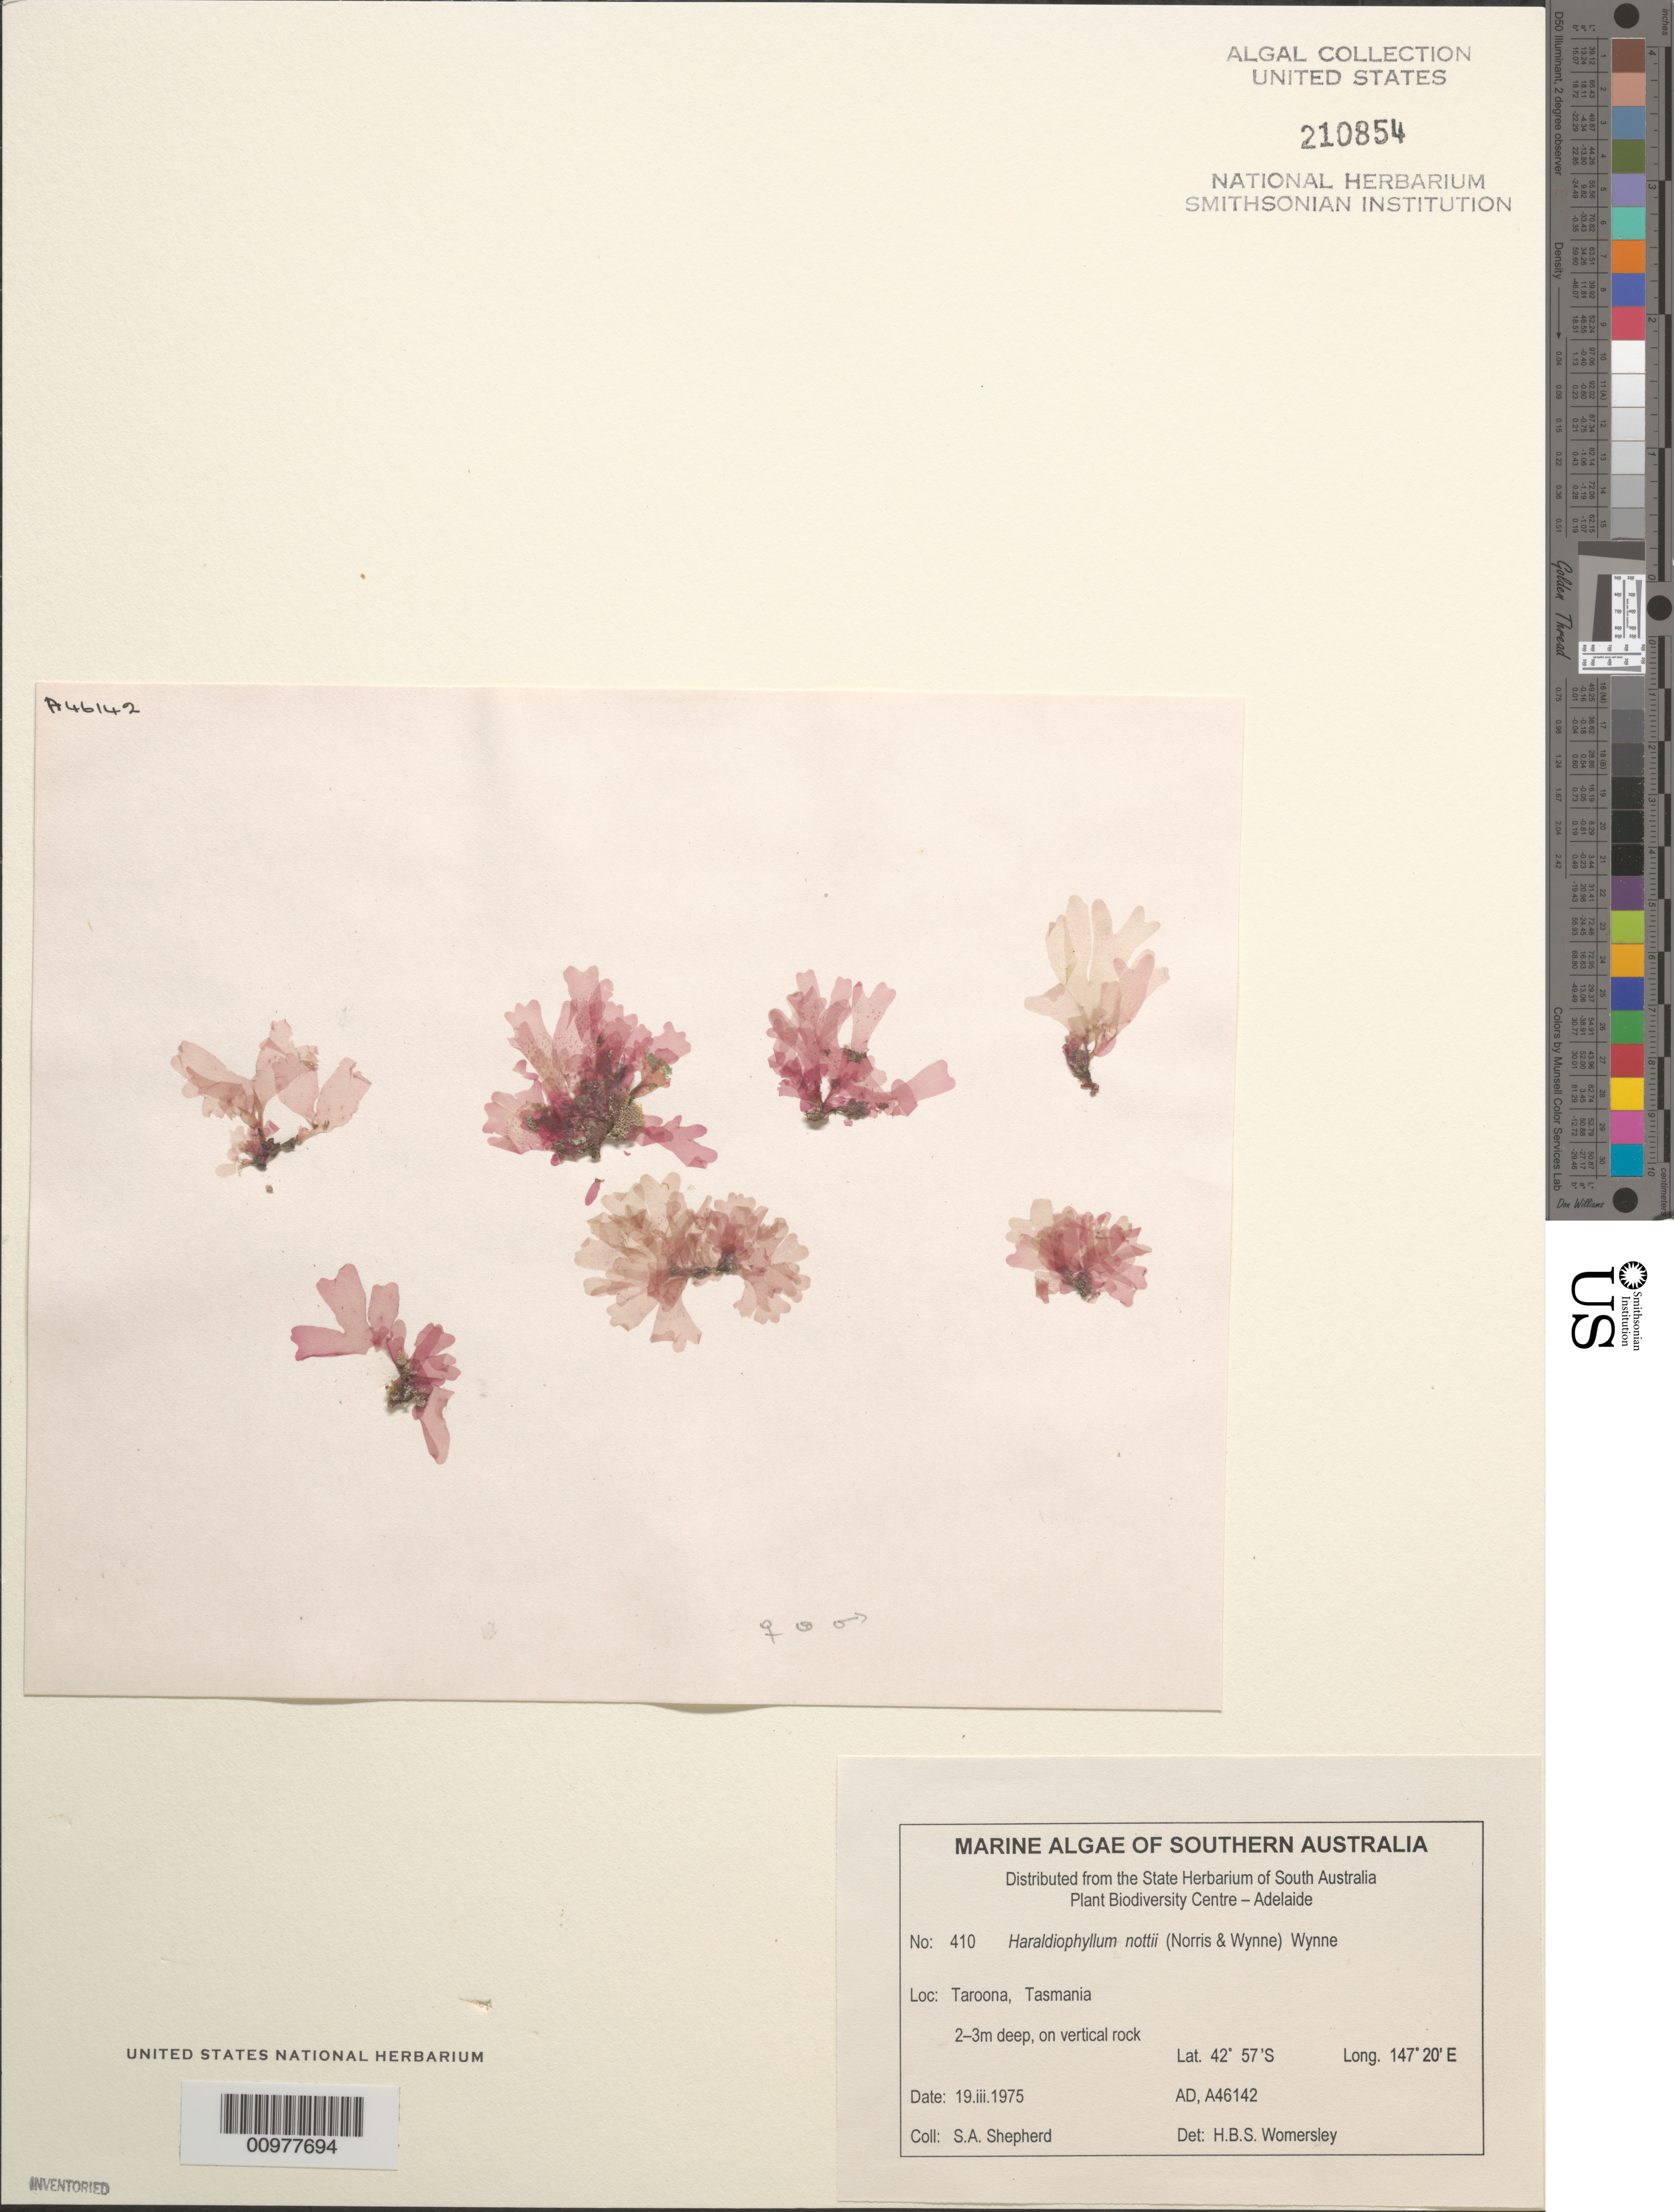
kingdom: Plantae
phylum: Rhodophyta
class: Florideophyceae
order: Ceramiales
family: Delesseriaceae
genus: Neoharaldiophyllum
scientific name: Neoharaldiophyllum nottii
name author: (R.E. Norris & M.J. Wynne) C. Kang & M.S. Kim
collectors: S. Shepherd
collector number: AD A46142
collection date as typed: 19 Mar 1975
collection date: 1975-03-19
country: Australia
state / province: Tasmania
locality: Taroona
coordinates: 42 57'S, 147 20'E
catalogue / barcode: US 21854